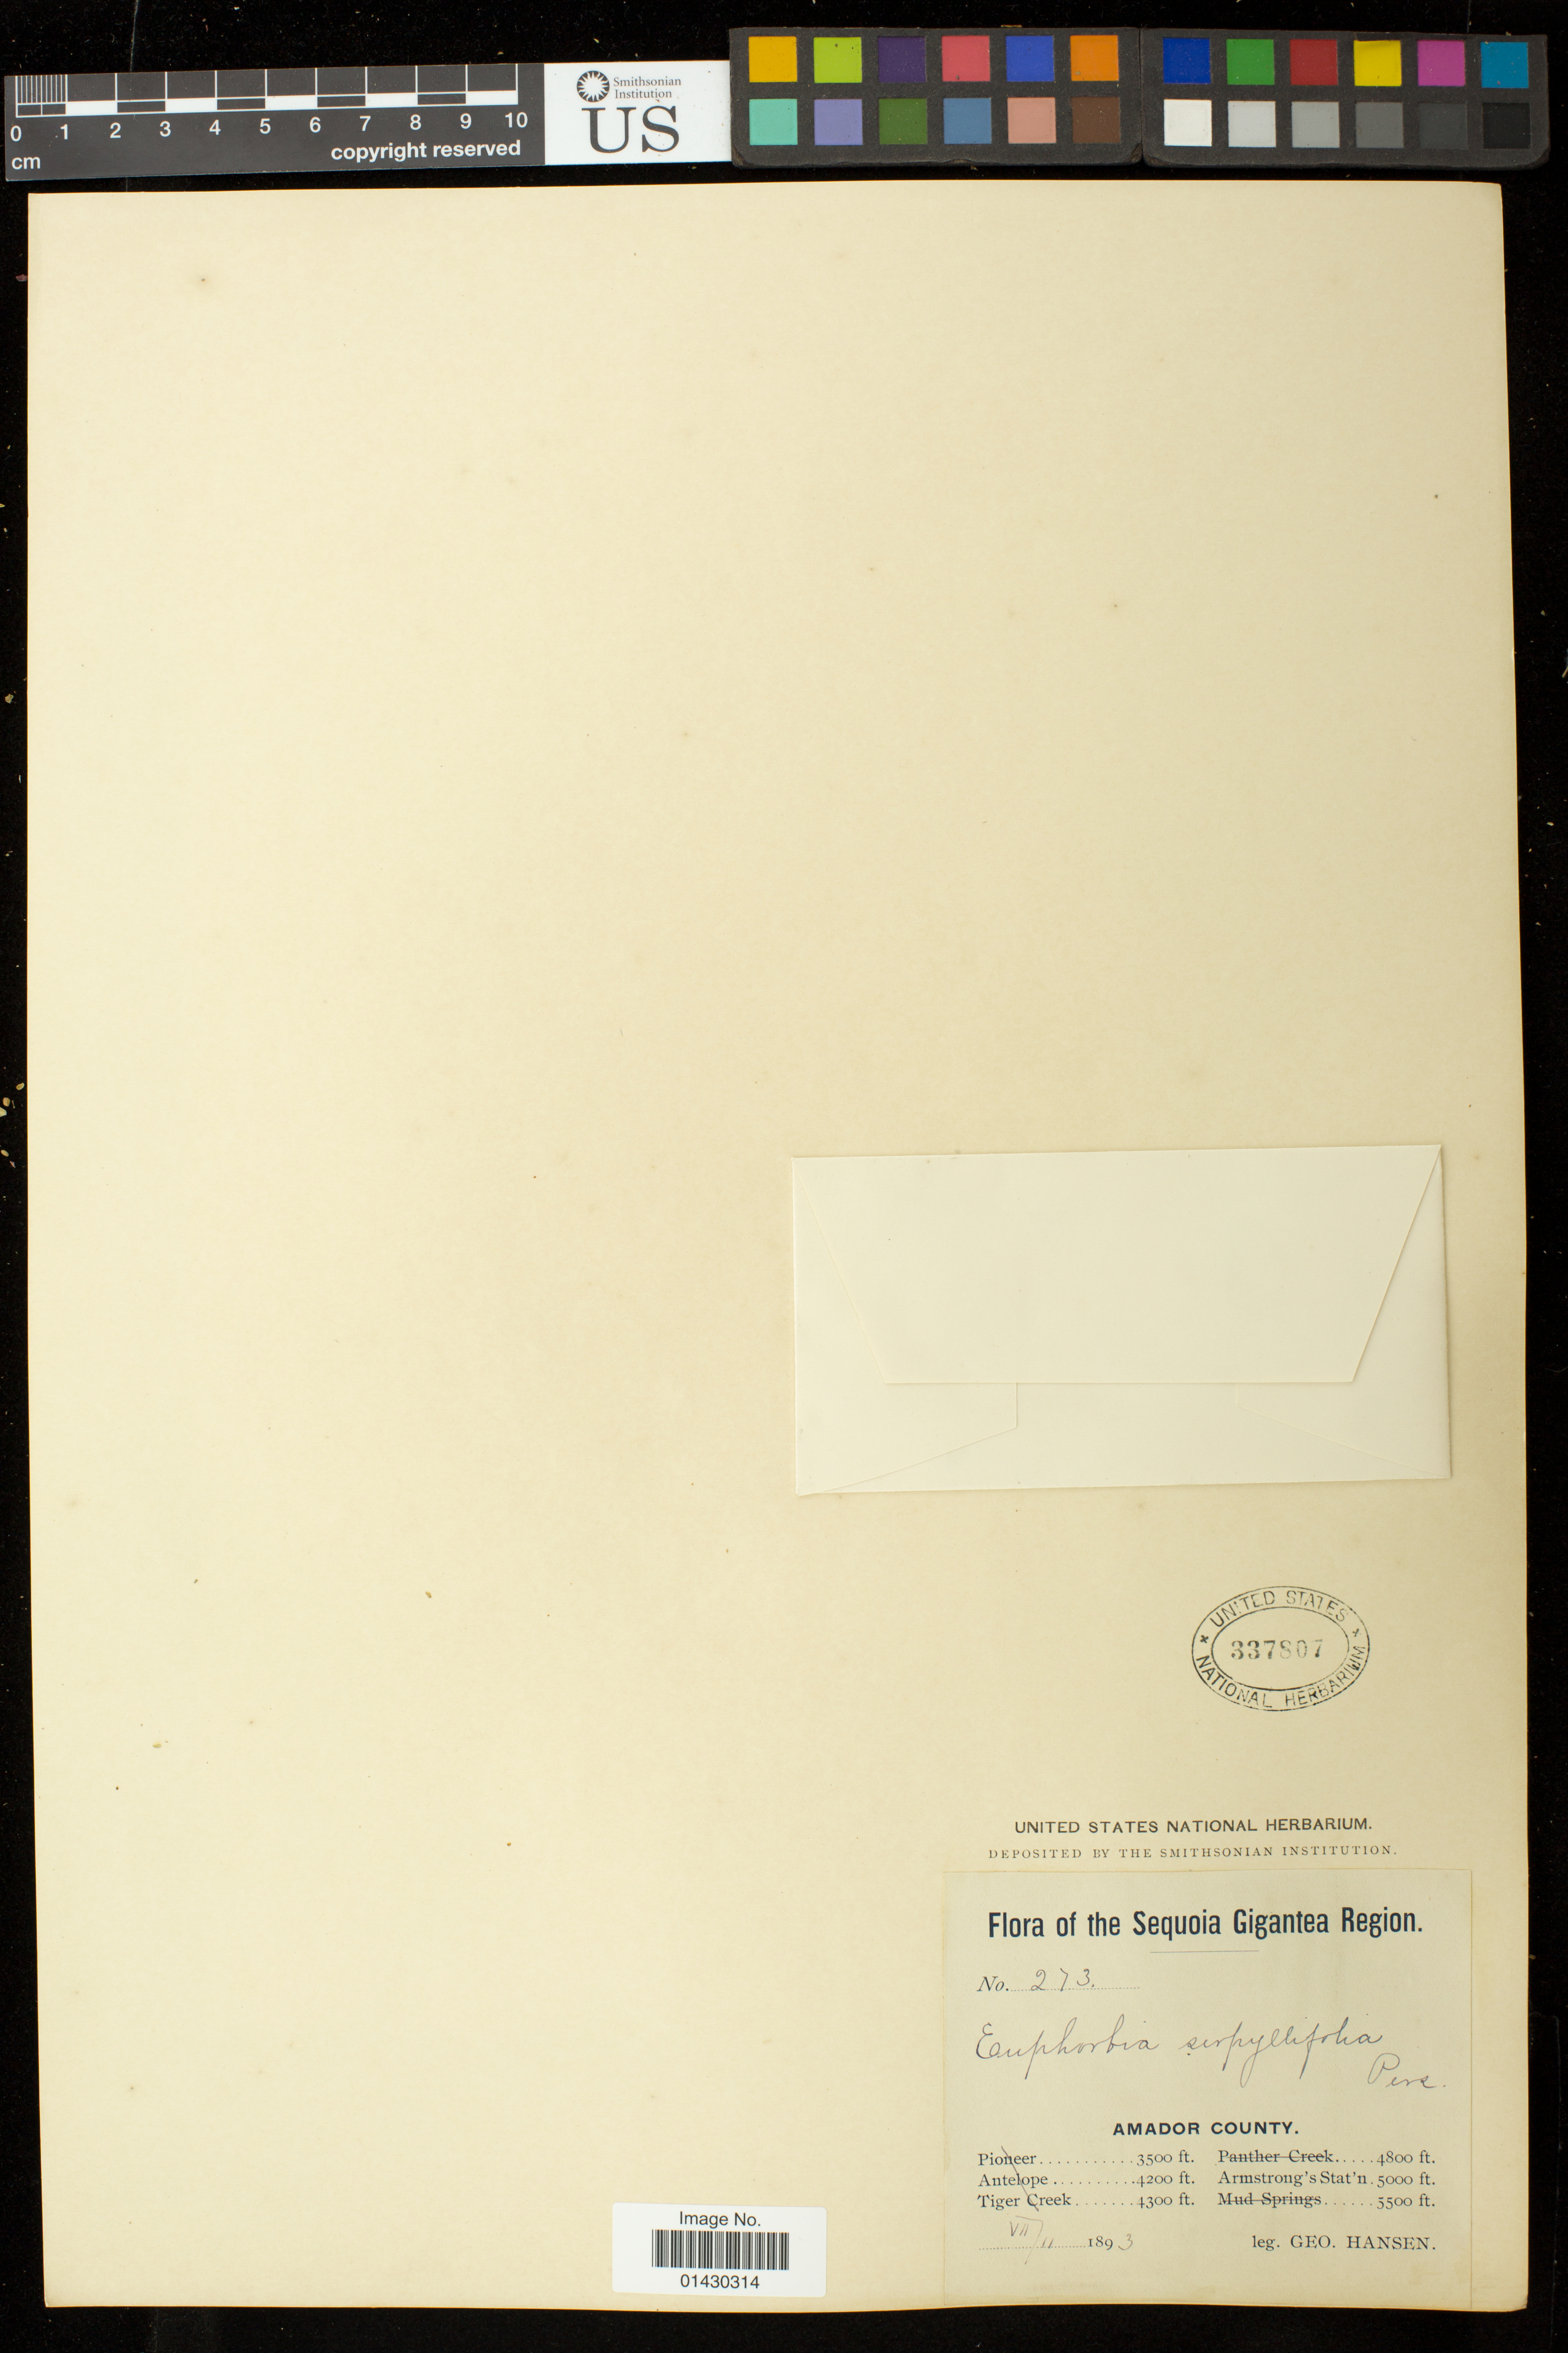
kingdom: Plantae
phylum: Tracheophyta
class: Magnoliopsida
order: Malpighiales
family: Euphorbiaceae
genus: Euphorbia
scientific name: Euphorbia serpillifolia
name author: Pers.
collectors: G. Hansen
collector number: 273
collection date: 1893-08-11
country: United States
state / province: California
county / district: Amador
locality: Sequoia Gigantea Region; Armstrong's Stat'n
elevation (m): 1524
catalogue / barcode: US 337807